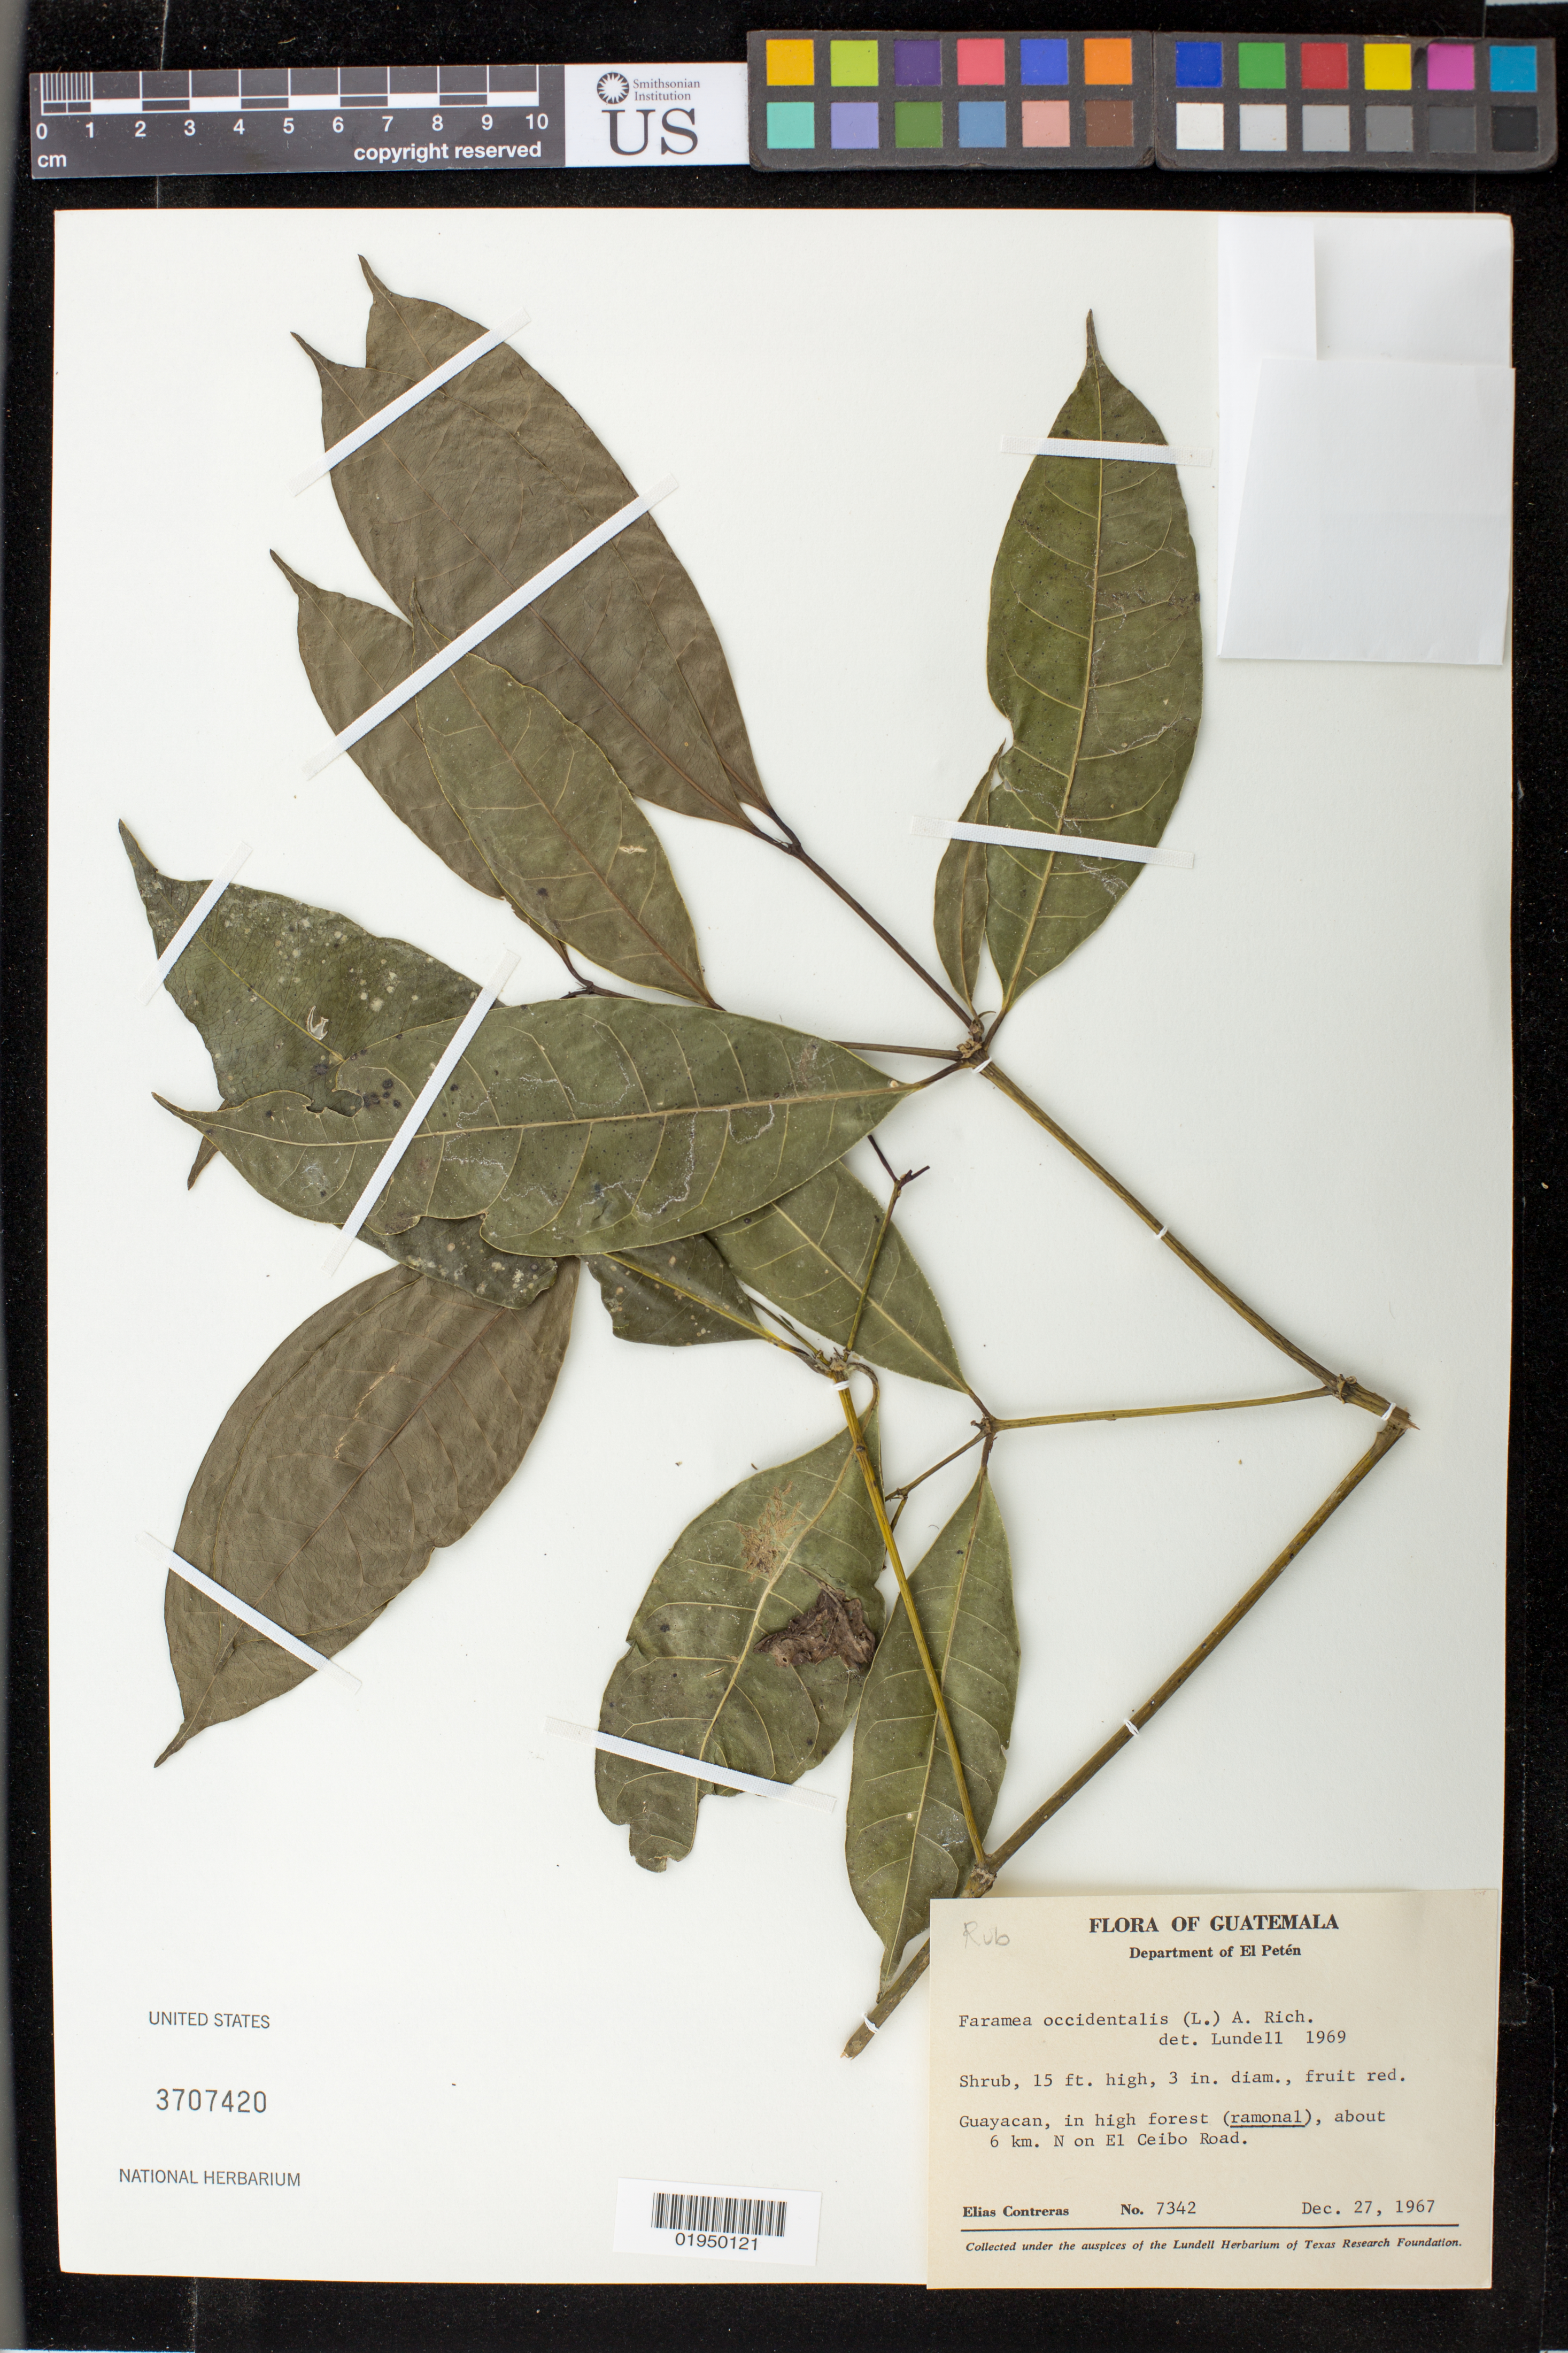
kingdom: Plantae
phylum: Tracheophyta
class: Magnoliopsida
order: Gentianales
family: Rubiaceae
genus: Faramea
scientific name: Faramea occidentalis subsp. occidentalis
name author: (L.) A. Rich.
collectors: E. Contreras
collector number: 7342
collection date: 1967-12-27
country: Guatemala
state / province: El Petén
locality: Guayacan, in high forest (ramonal), about 6 km. N on El Ceibo Road.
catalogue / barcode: US 3707420